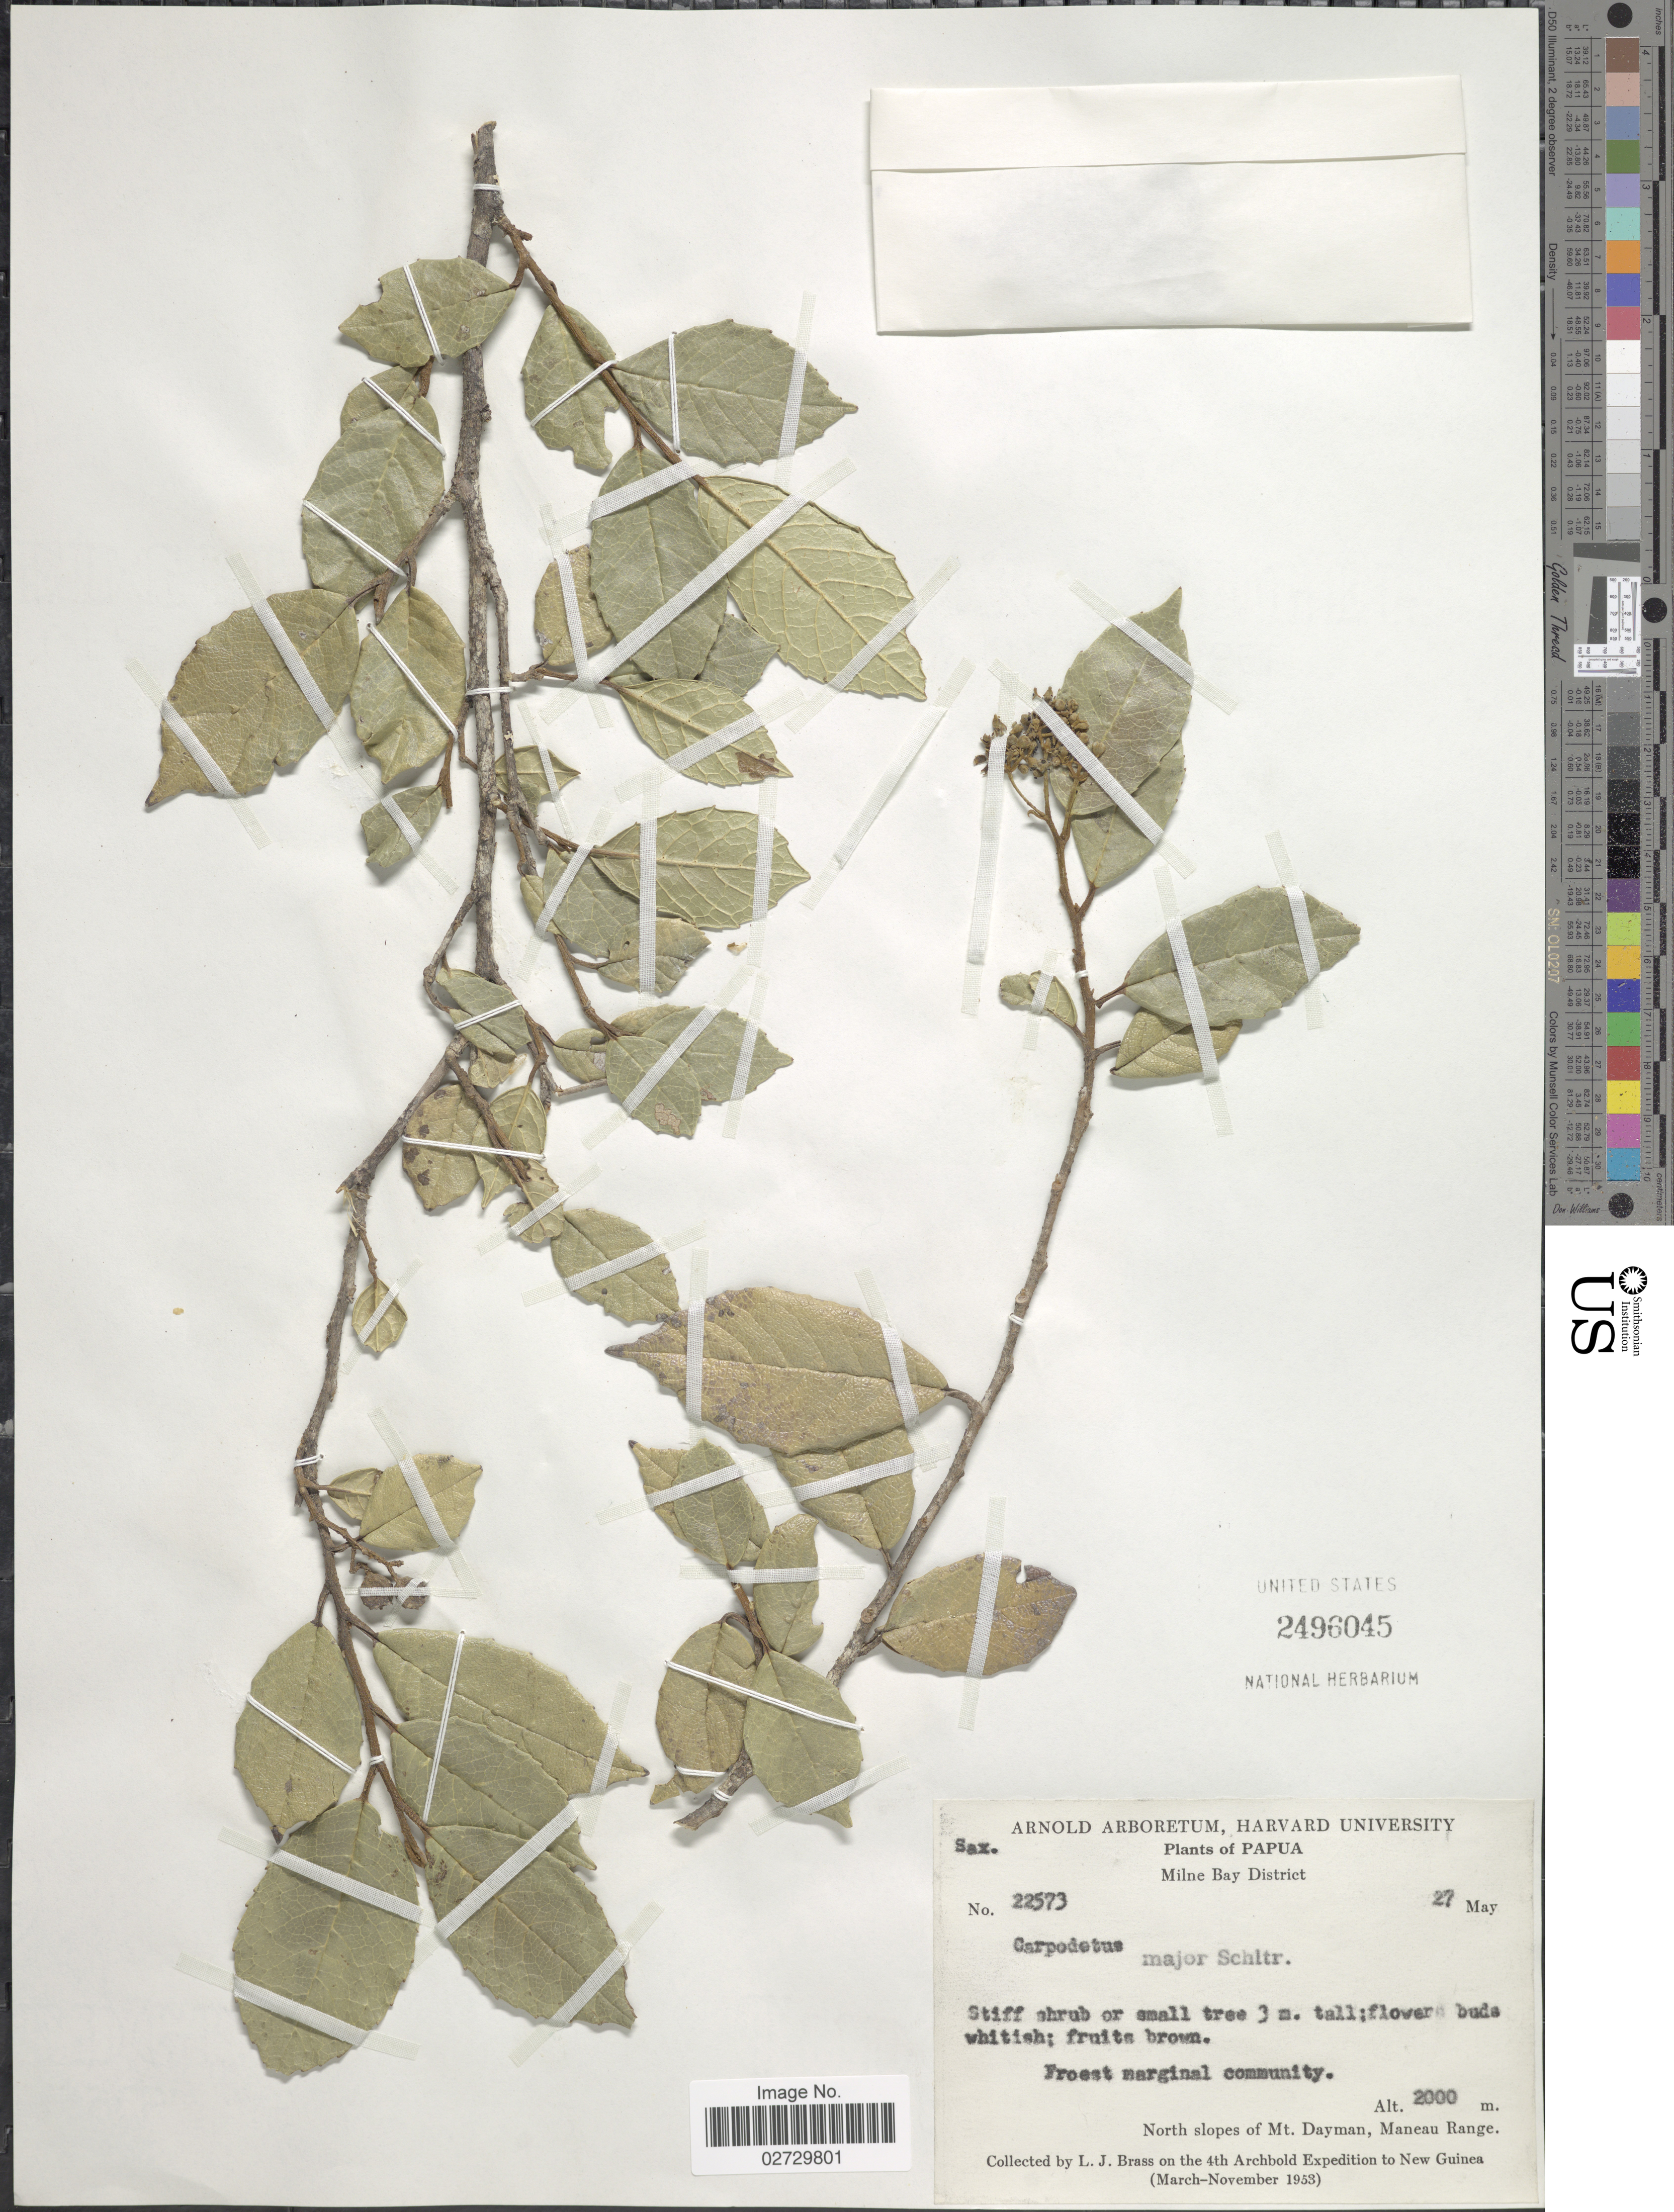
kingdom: Plantae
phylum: Tracheophyta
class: Magnoliopsida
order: Asterales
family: Rousseaceae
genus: Carpodetus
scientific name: Carpodetus major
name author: Schltr.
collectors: L. J. Brass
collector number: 22573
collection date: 1953-05-27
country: Papua New Guinea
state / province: Milne Bay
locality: Milne Bay District, Papua, North slopes of Mt. Dayman, Maneau Range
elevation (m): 2000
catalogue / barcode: US 2496045